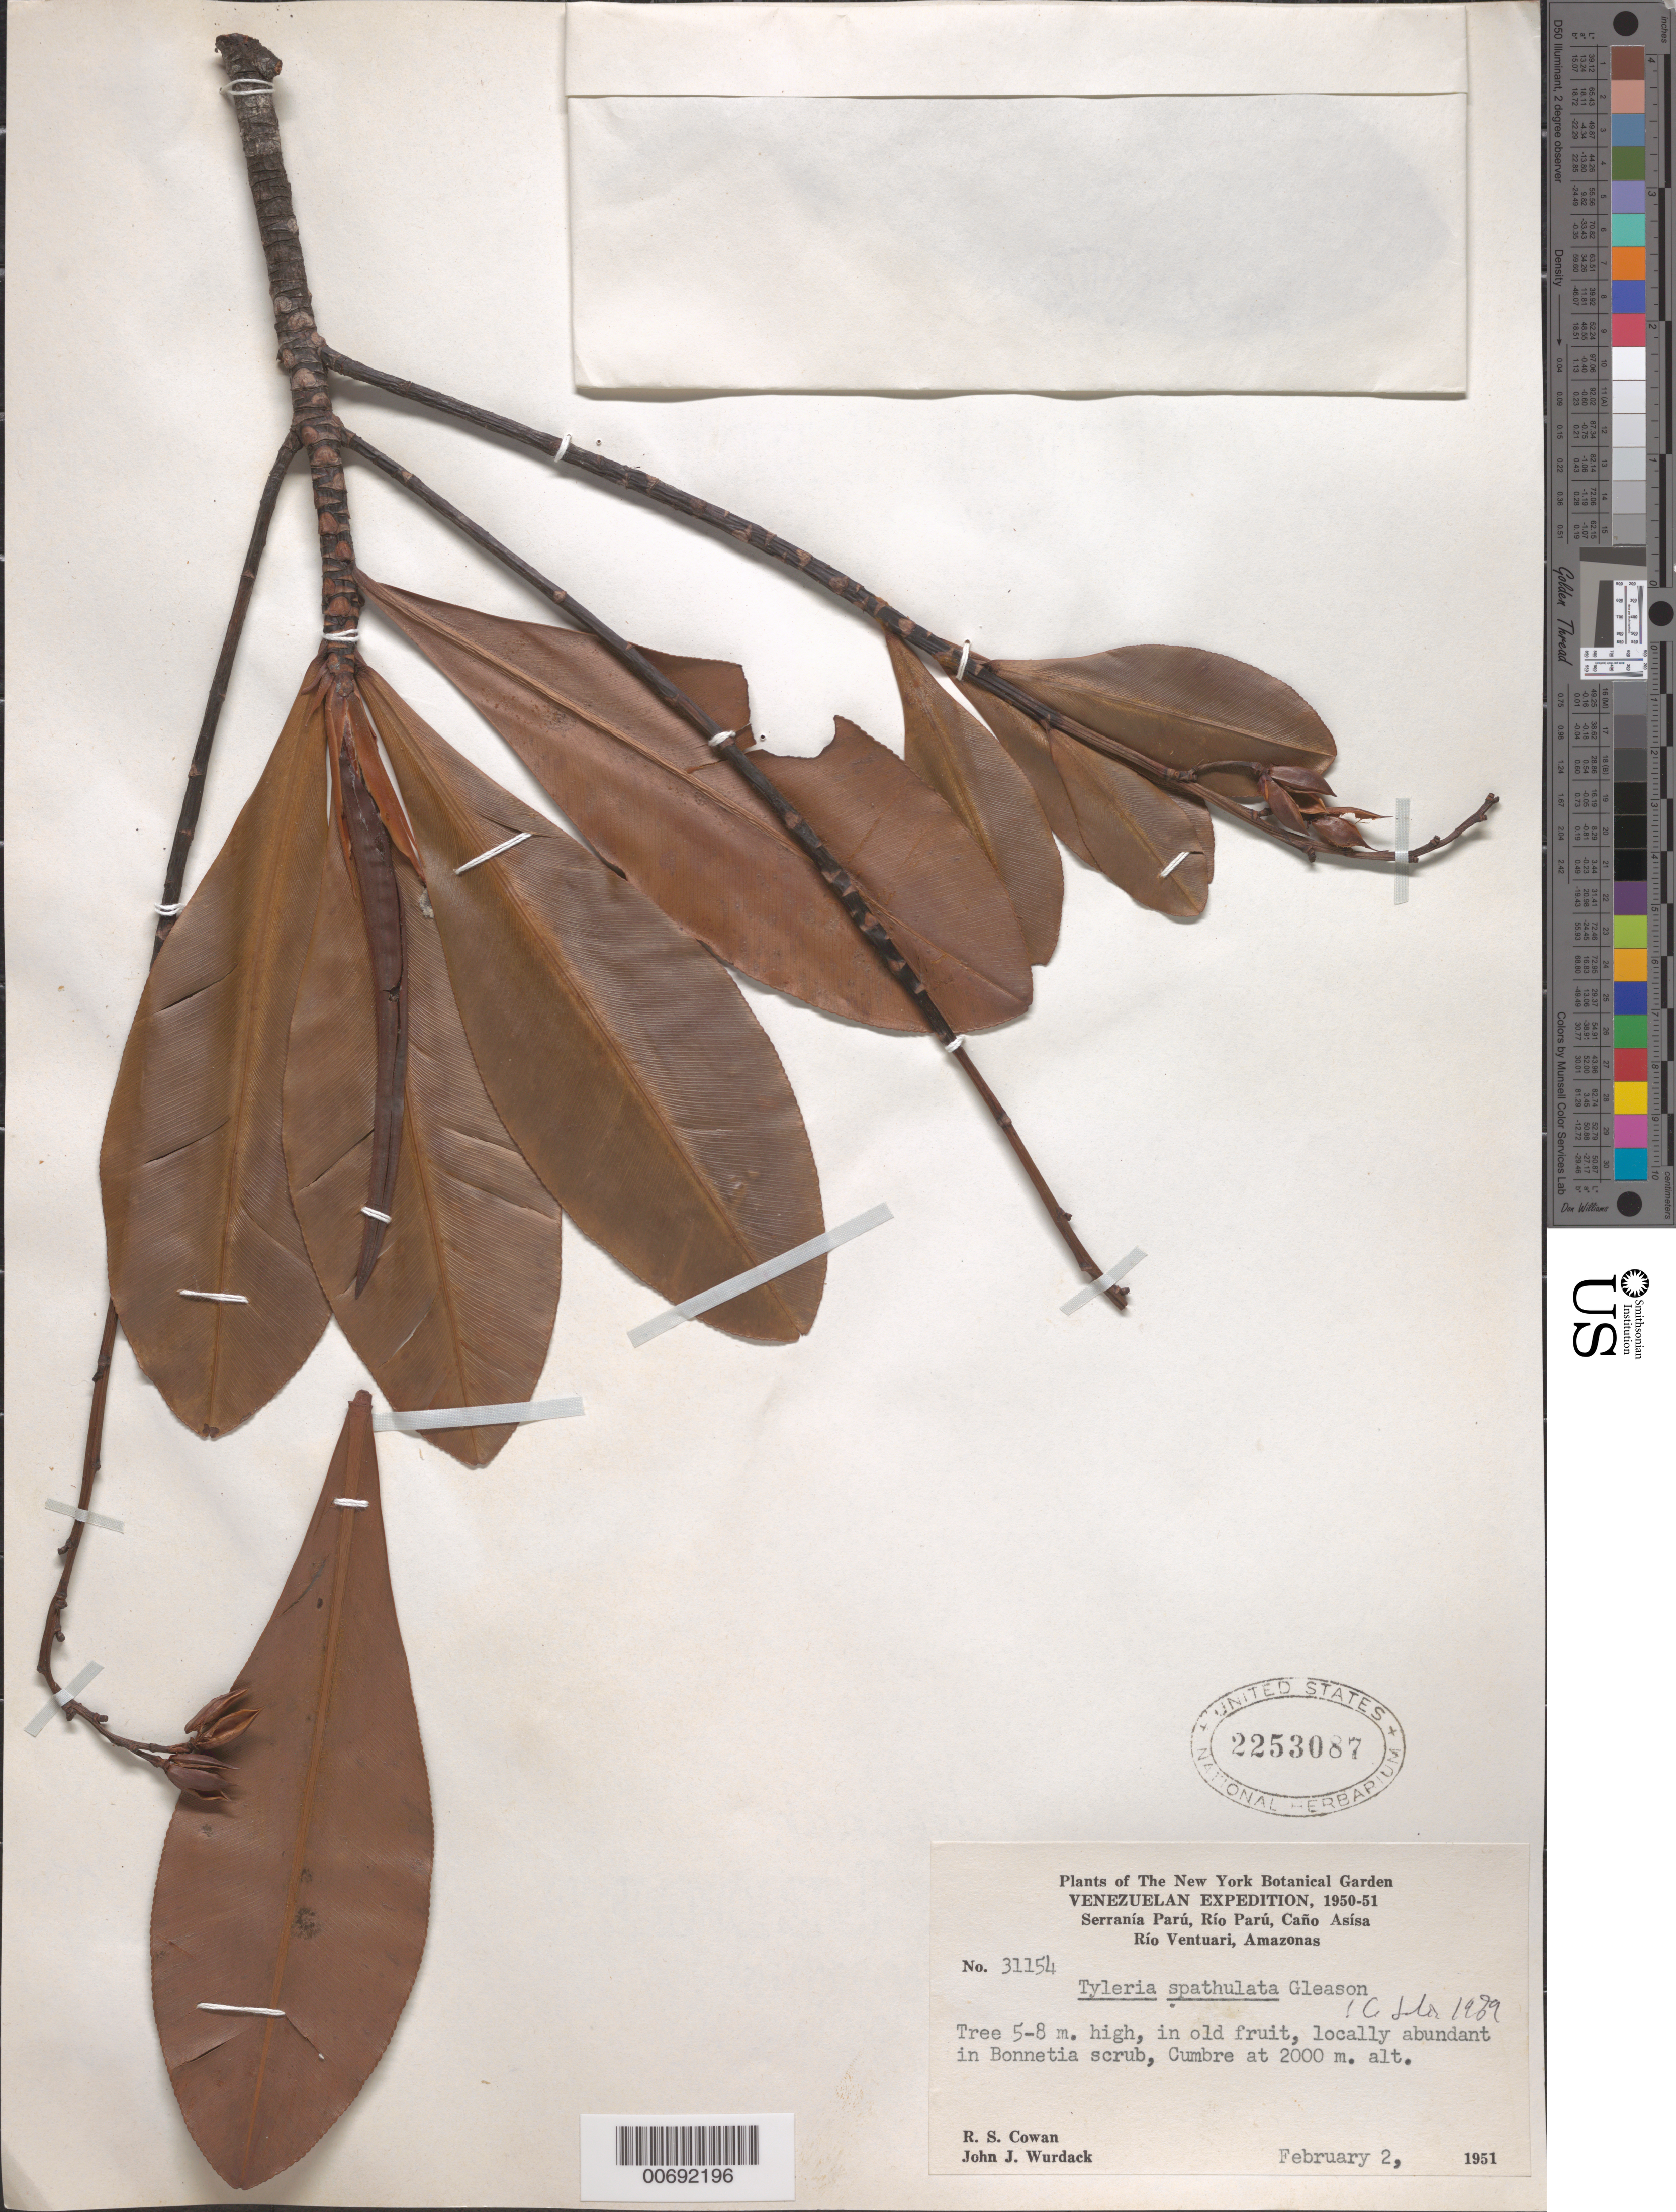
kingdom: Plantae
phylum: Tracheophyta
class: Magnoliopsida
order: Malpighiales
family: Ochnaceae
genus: Tyleria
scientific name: Tyleria spathulata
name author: Gleason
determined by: Sastre, C. H. L.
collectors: R. S. Cowan & J. J. Wurdack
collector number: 31154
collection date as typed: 2-Feb-51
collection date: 1951-02-02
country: Venezuela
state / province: Amazonas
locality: Serranía Parú, Cumbre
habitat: Bonnetia scrub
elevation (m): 2000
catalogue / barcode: US 2253087